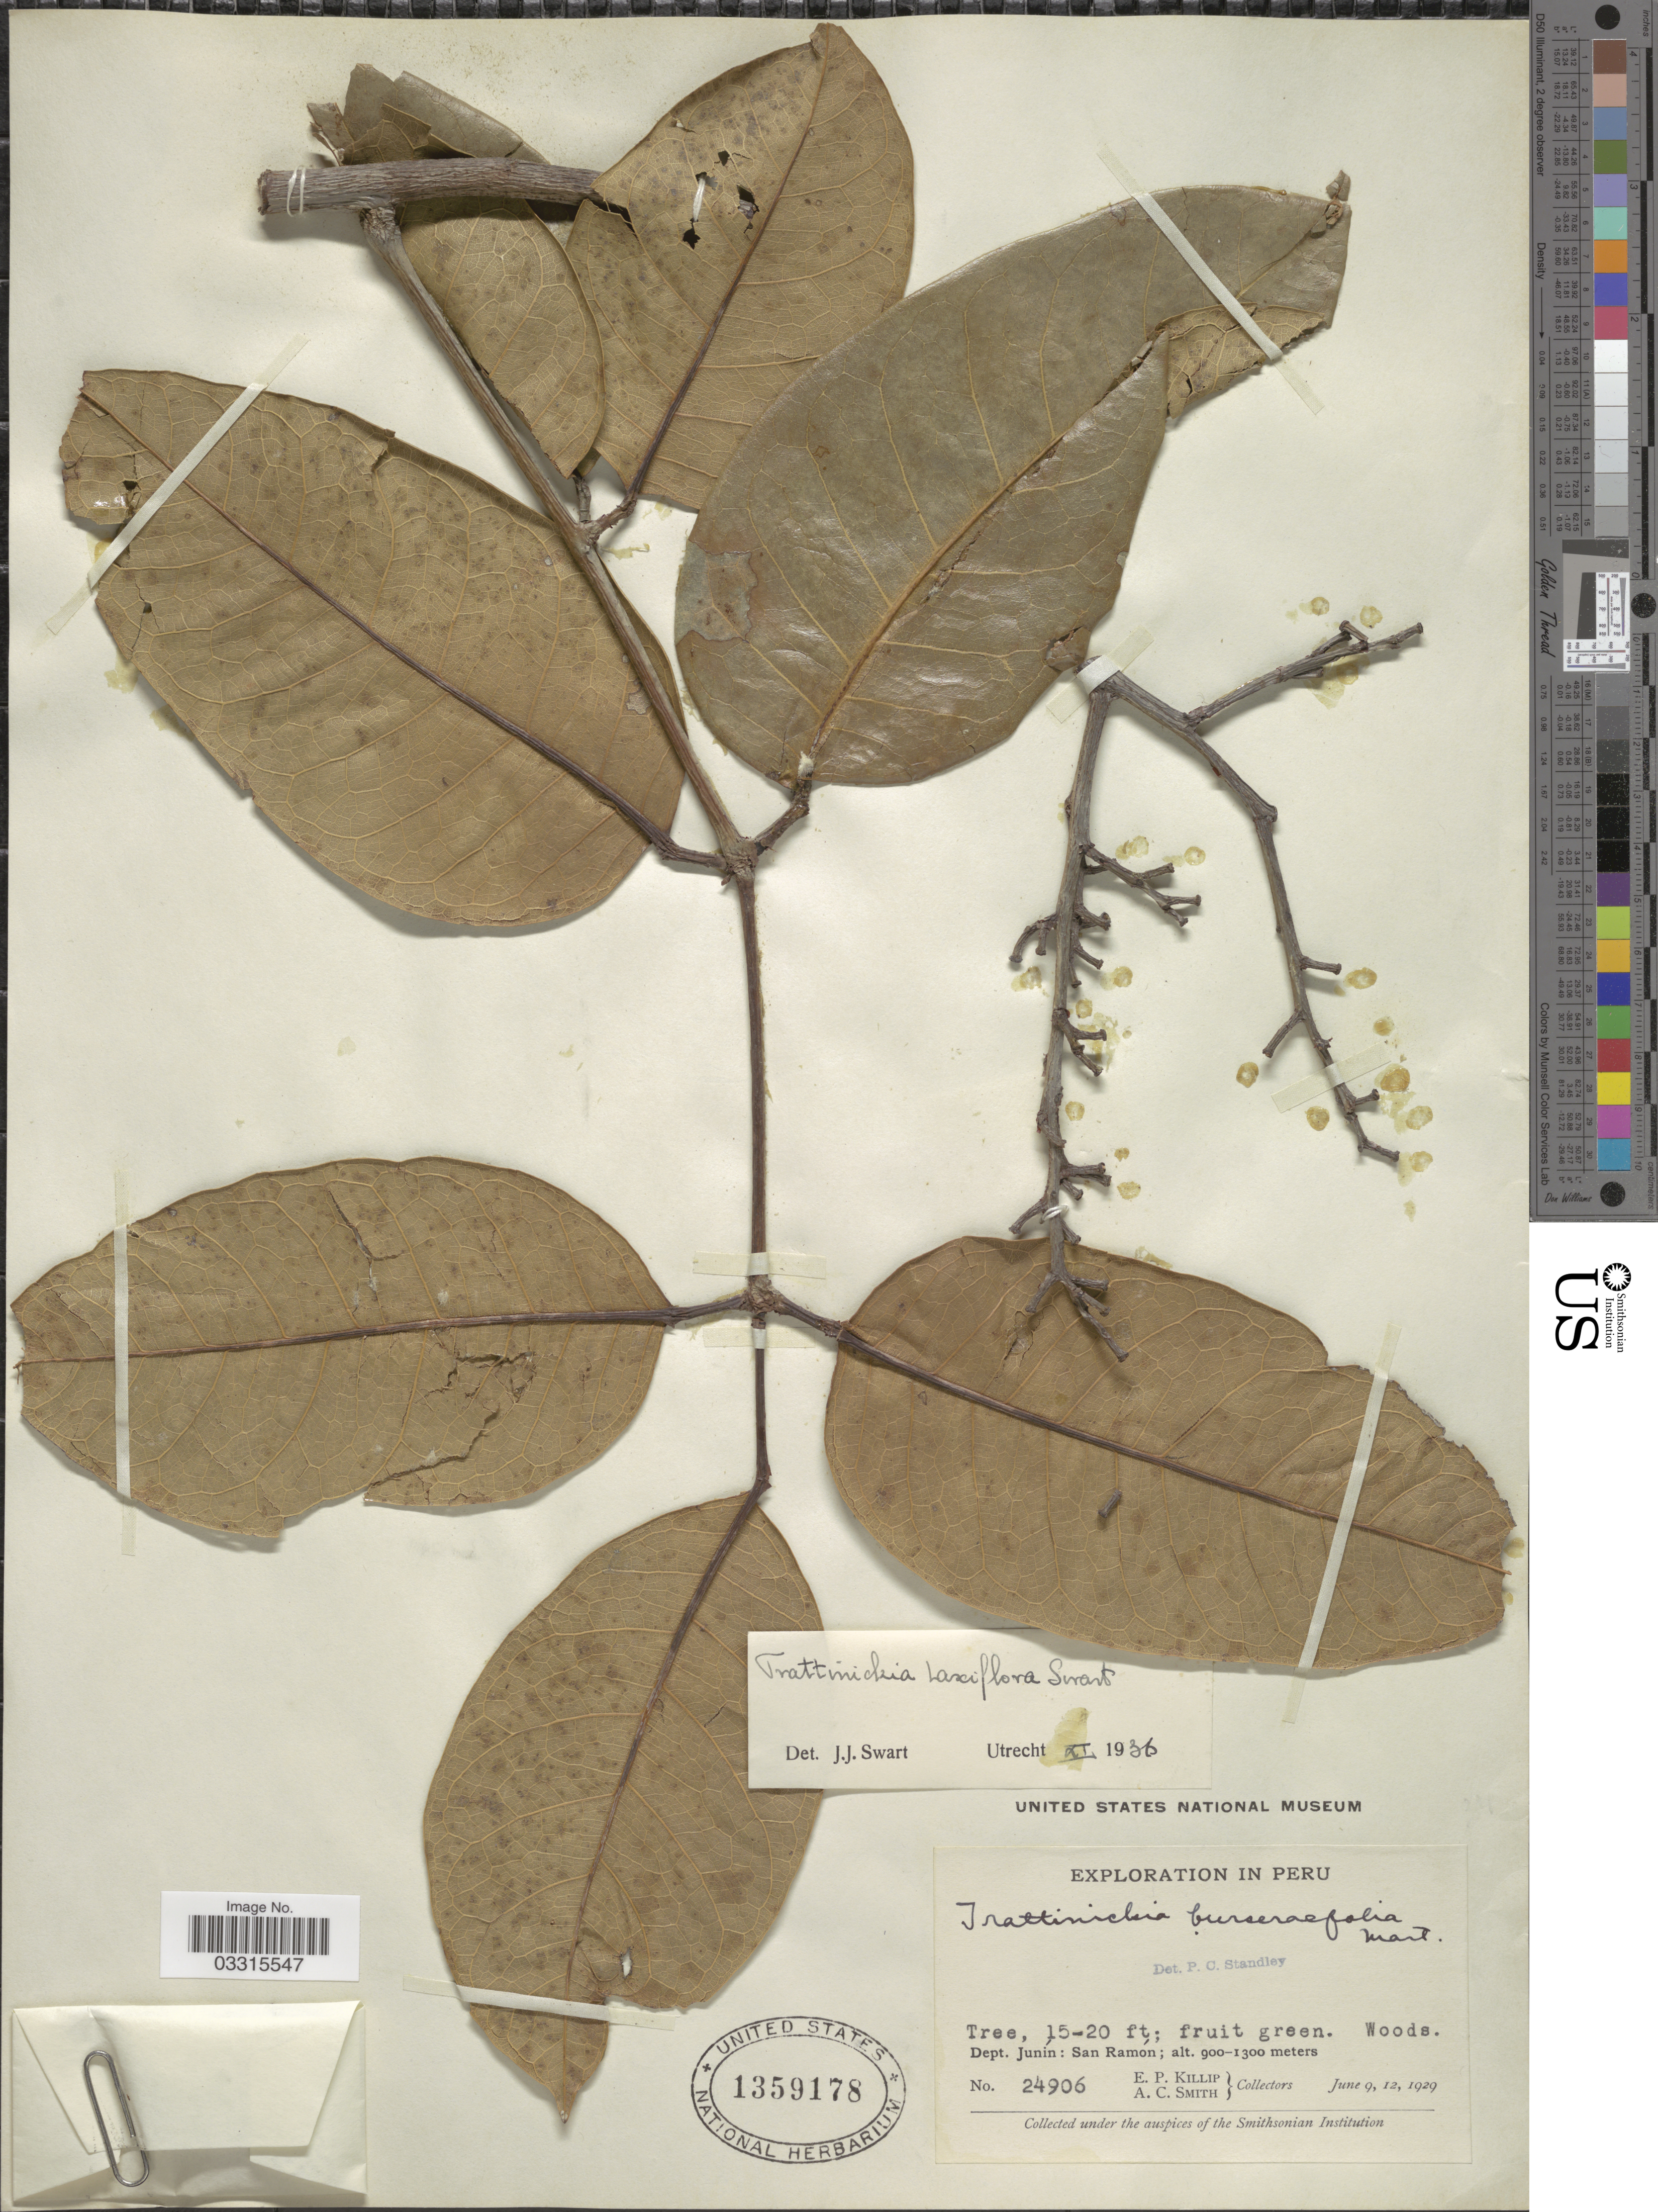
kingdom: Plantae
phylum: Tracheophyta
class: Magnoliopsida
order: Sapindales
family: Burseraceae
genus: Trattinnickia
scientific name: Trattinnickia laxiflora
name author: Swart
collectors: E. P. Killip & A. C. Smith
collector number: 24906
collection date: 1929-06-09/1929-06-12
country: Peru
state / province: Junín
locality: Dept. Junín: San Ramón.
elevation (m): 900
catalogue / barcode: US 1359178